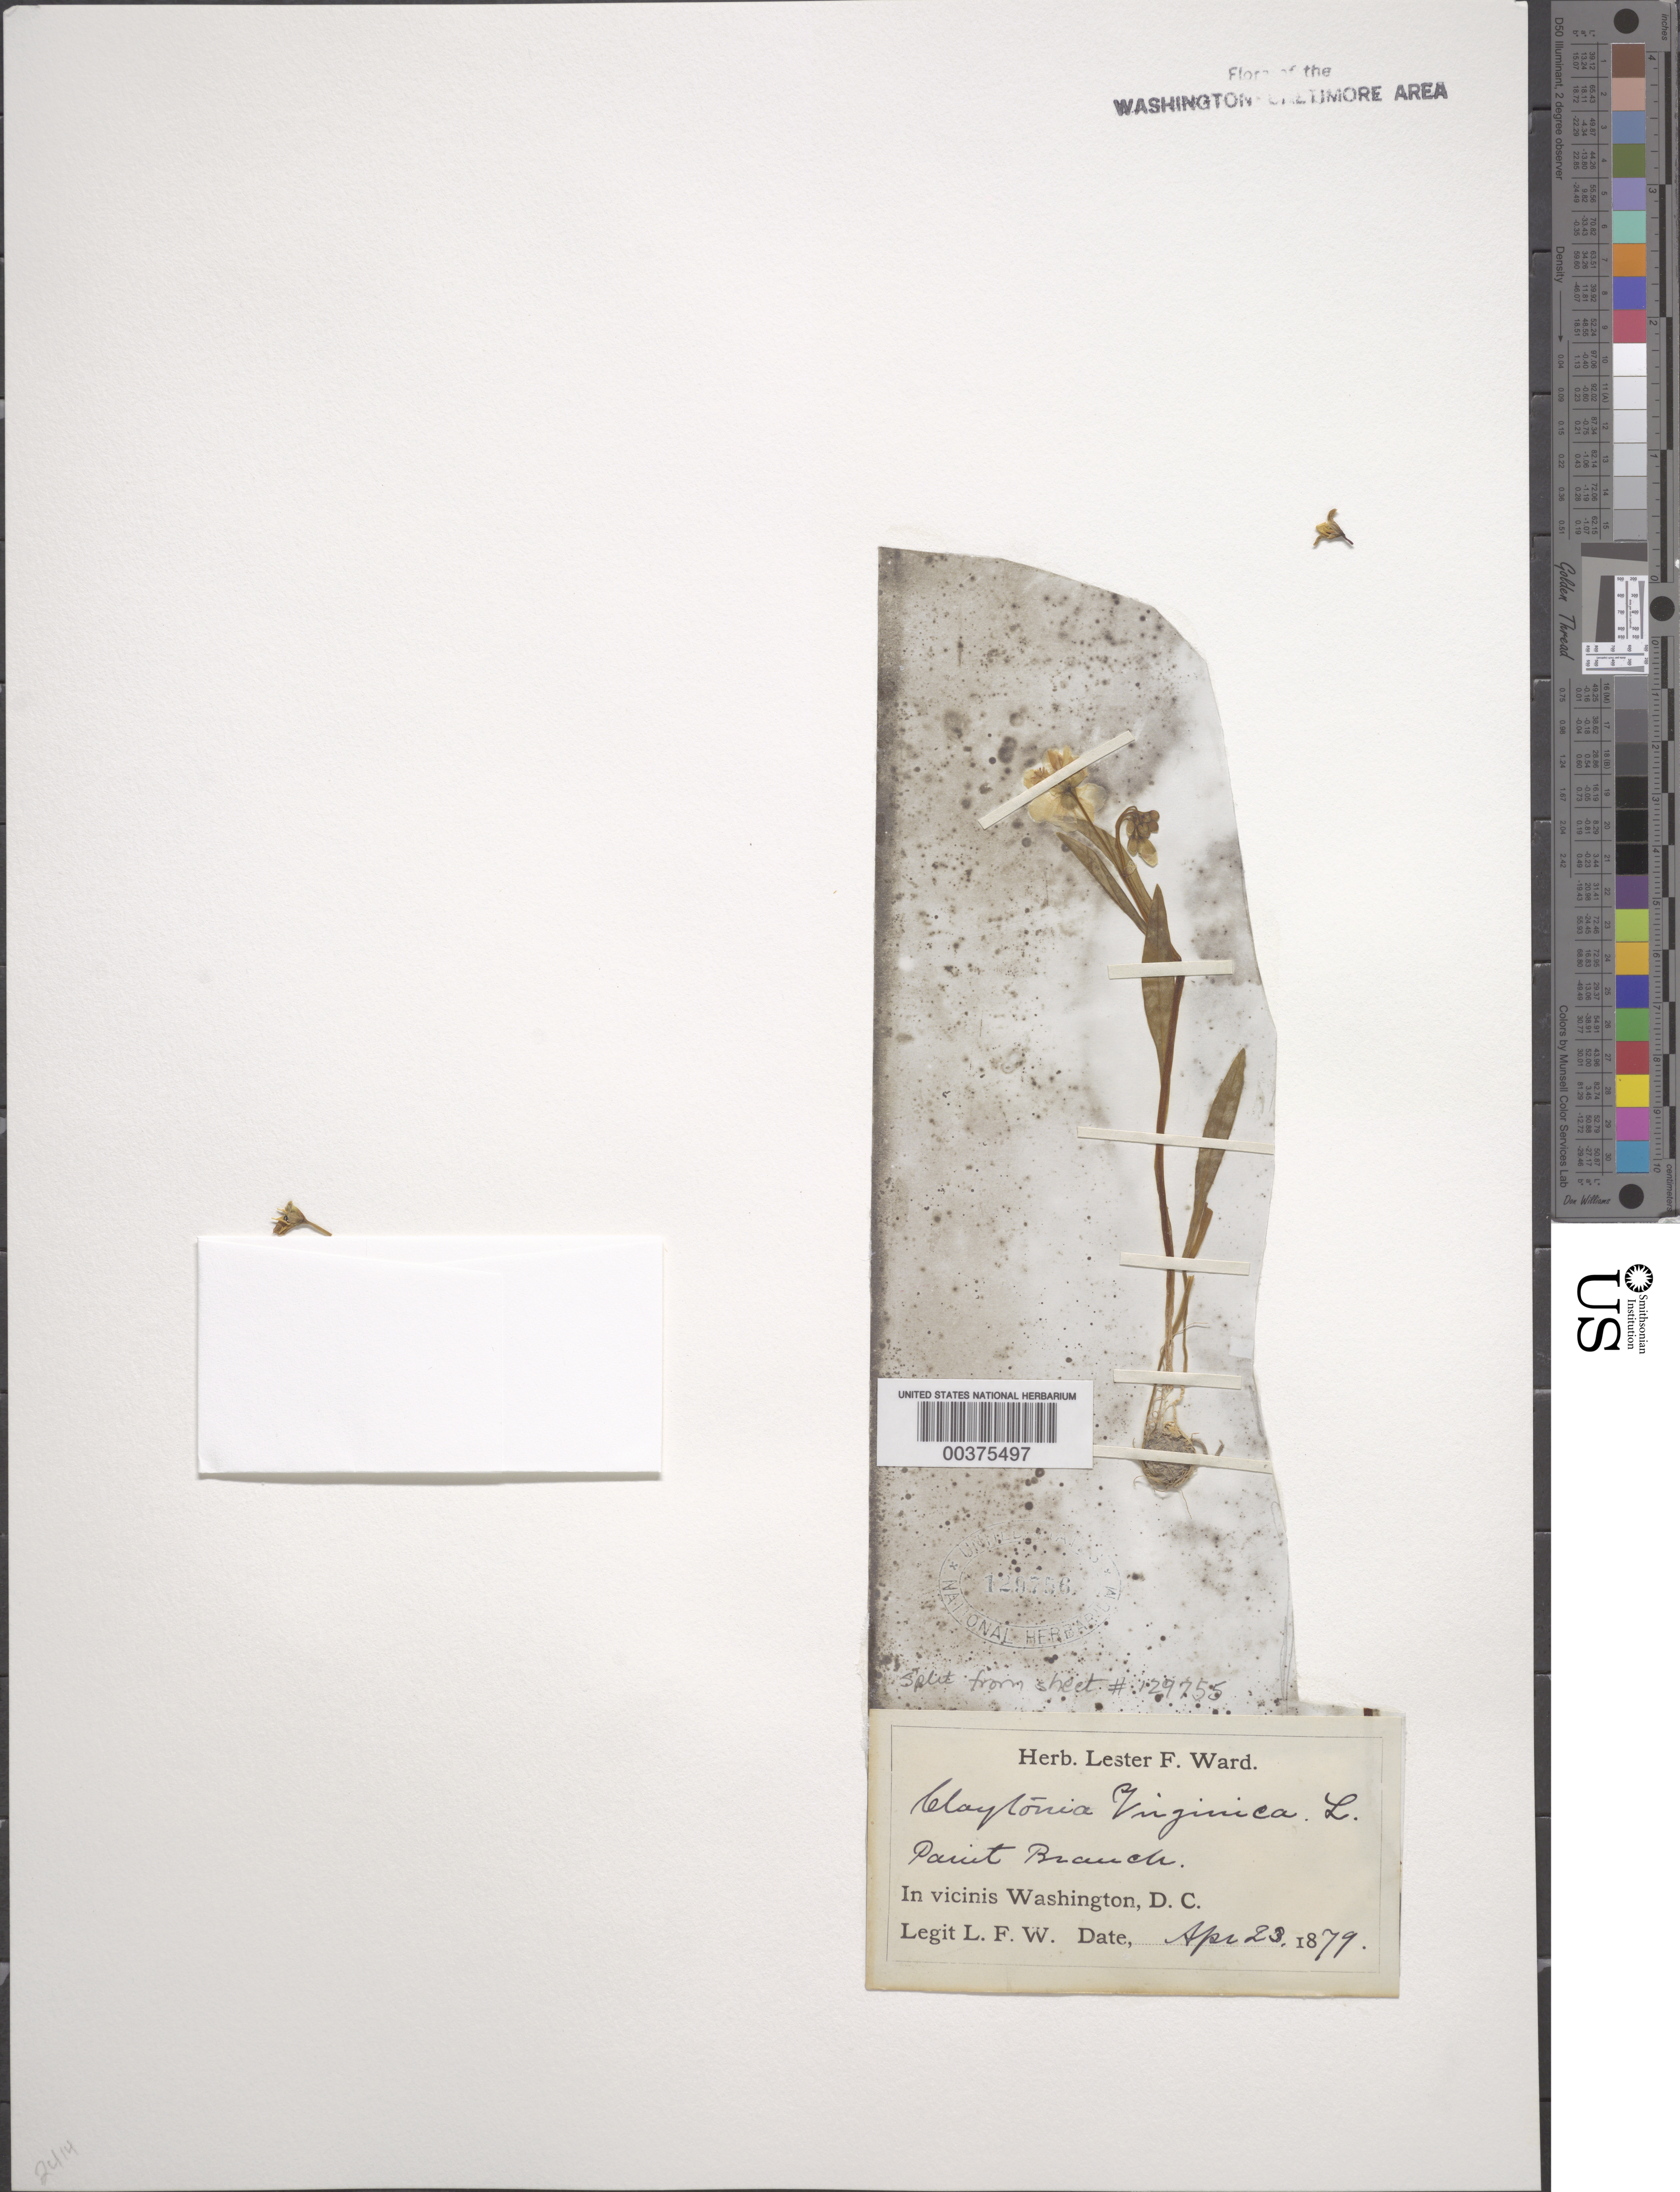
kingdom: Plantae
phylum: Tracheophyta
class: Magnoliopsida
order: Caryophyllales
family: Montiaceae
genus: Claytonia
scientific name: Claytonia virginica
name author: L.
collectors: L. F. Ward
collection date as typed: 23 Apr 1879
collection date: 1879-04-23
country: United States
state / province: Maryland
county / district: Prince George's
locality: Paint Branch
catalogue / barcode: US 129756